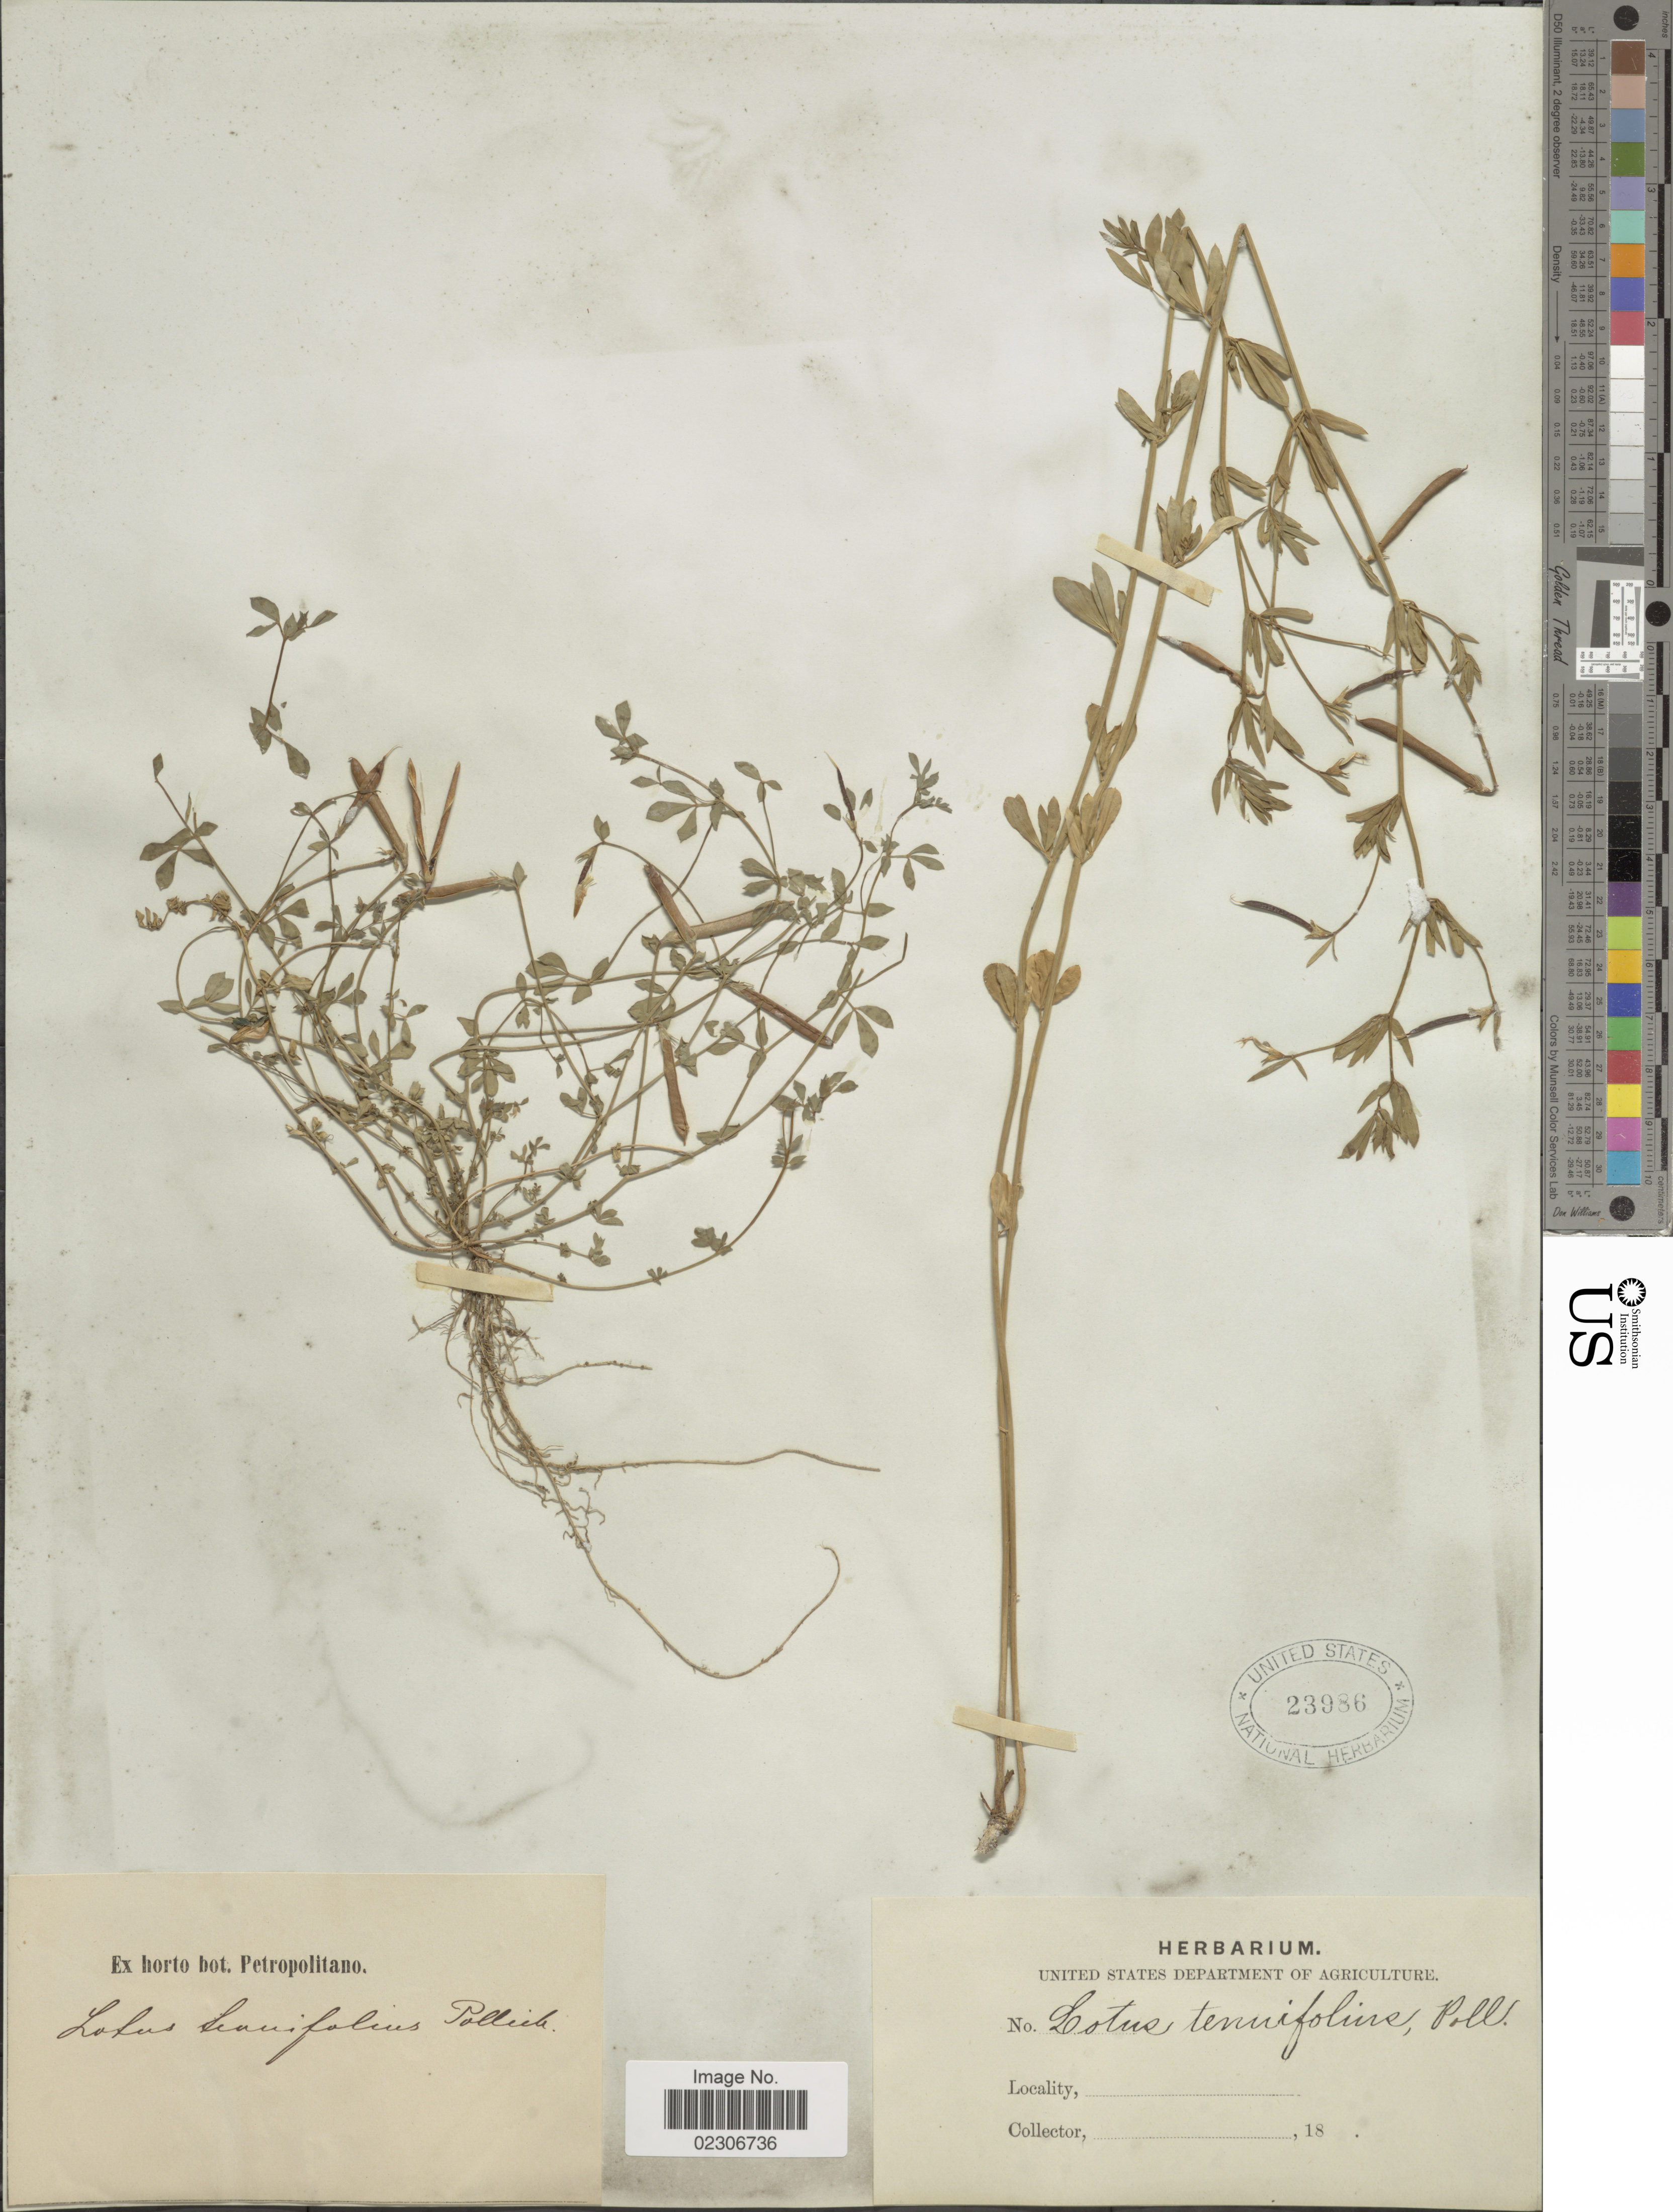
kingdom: Plantae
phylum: Tracheophyta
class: Magnoliopsida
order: Fabales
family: Fabaceae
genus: Lotus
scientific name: Lotus tenuifolius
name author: Rchb.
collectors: ex Horto Bot. Petropolitano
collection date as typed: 18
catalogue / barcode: US 23986